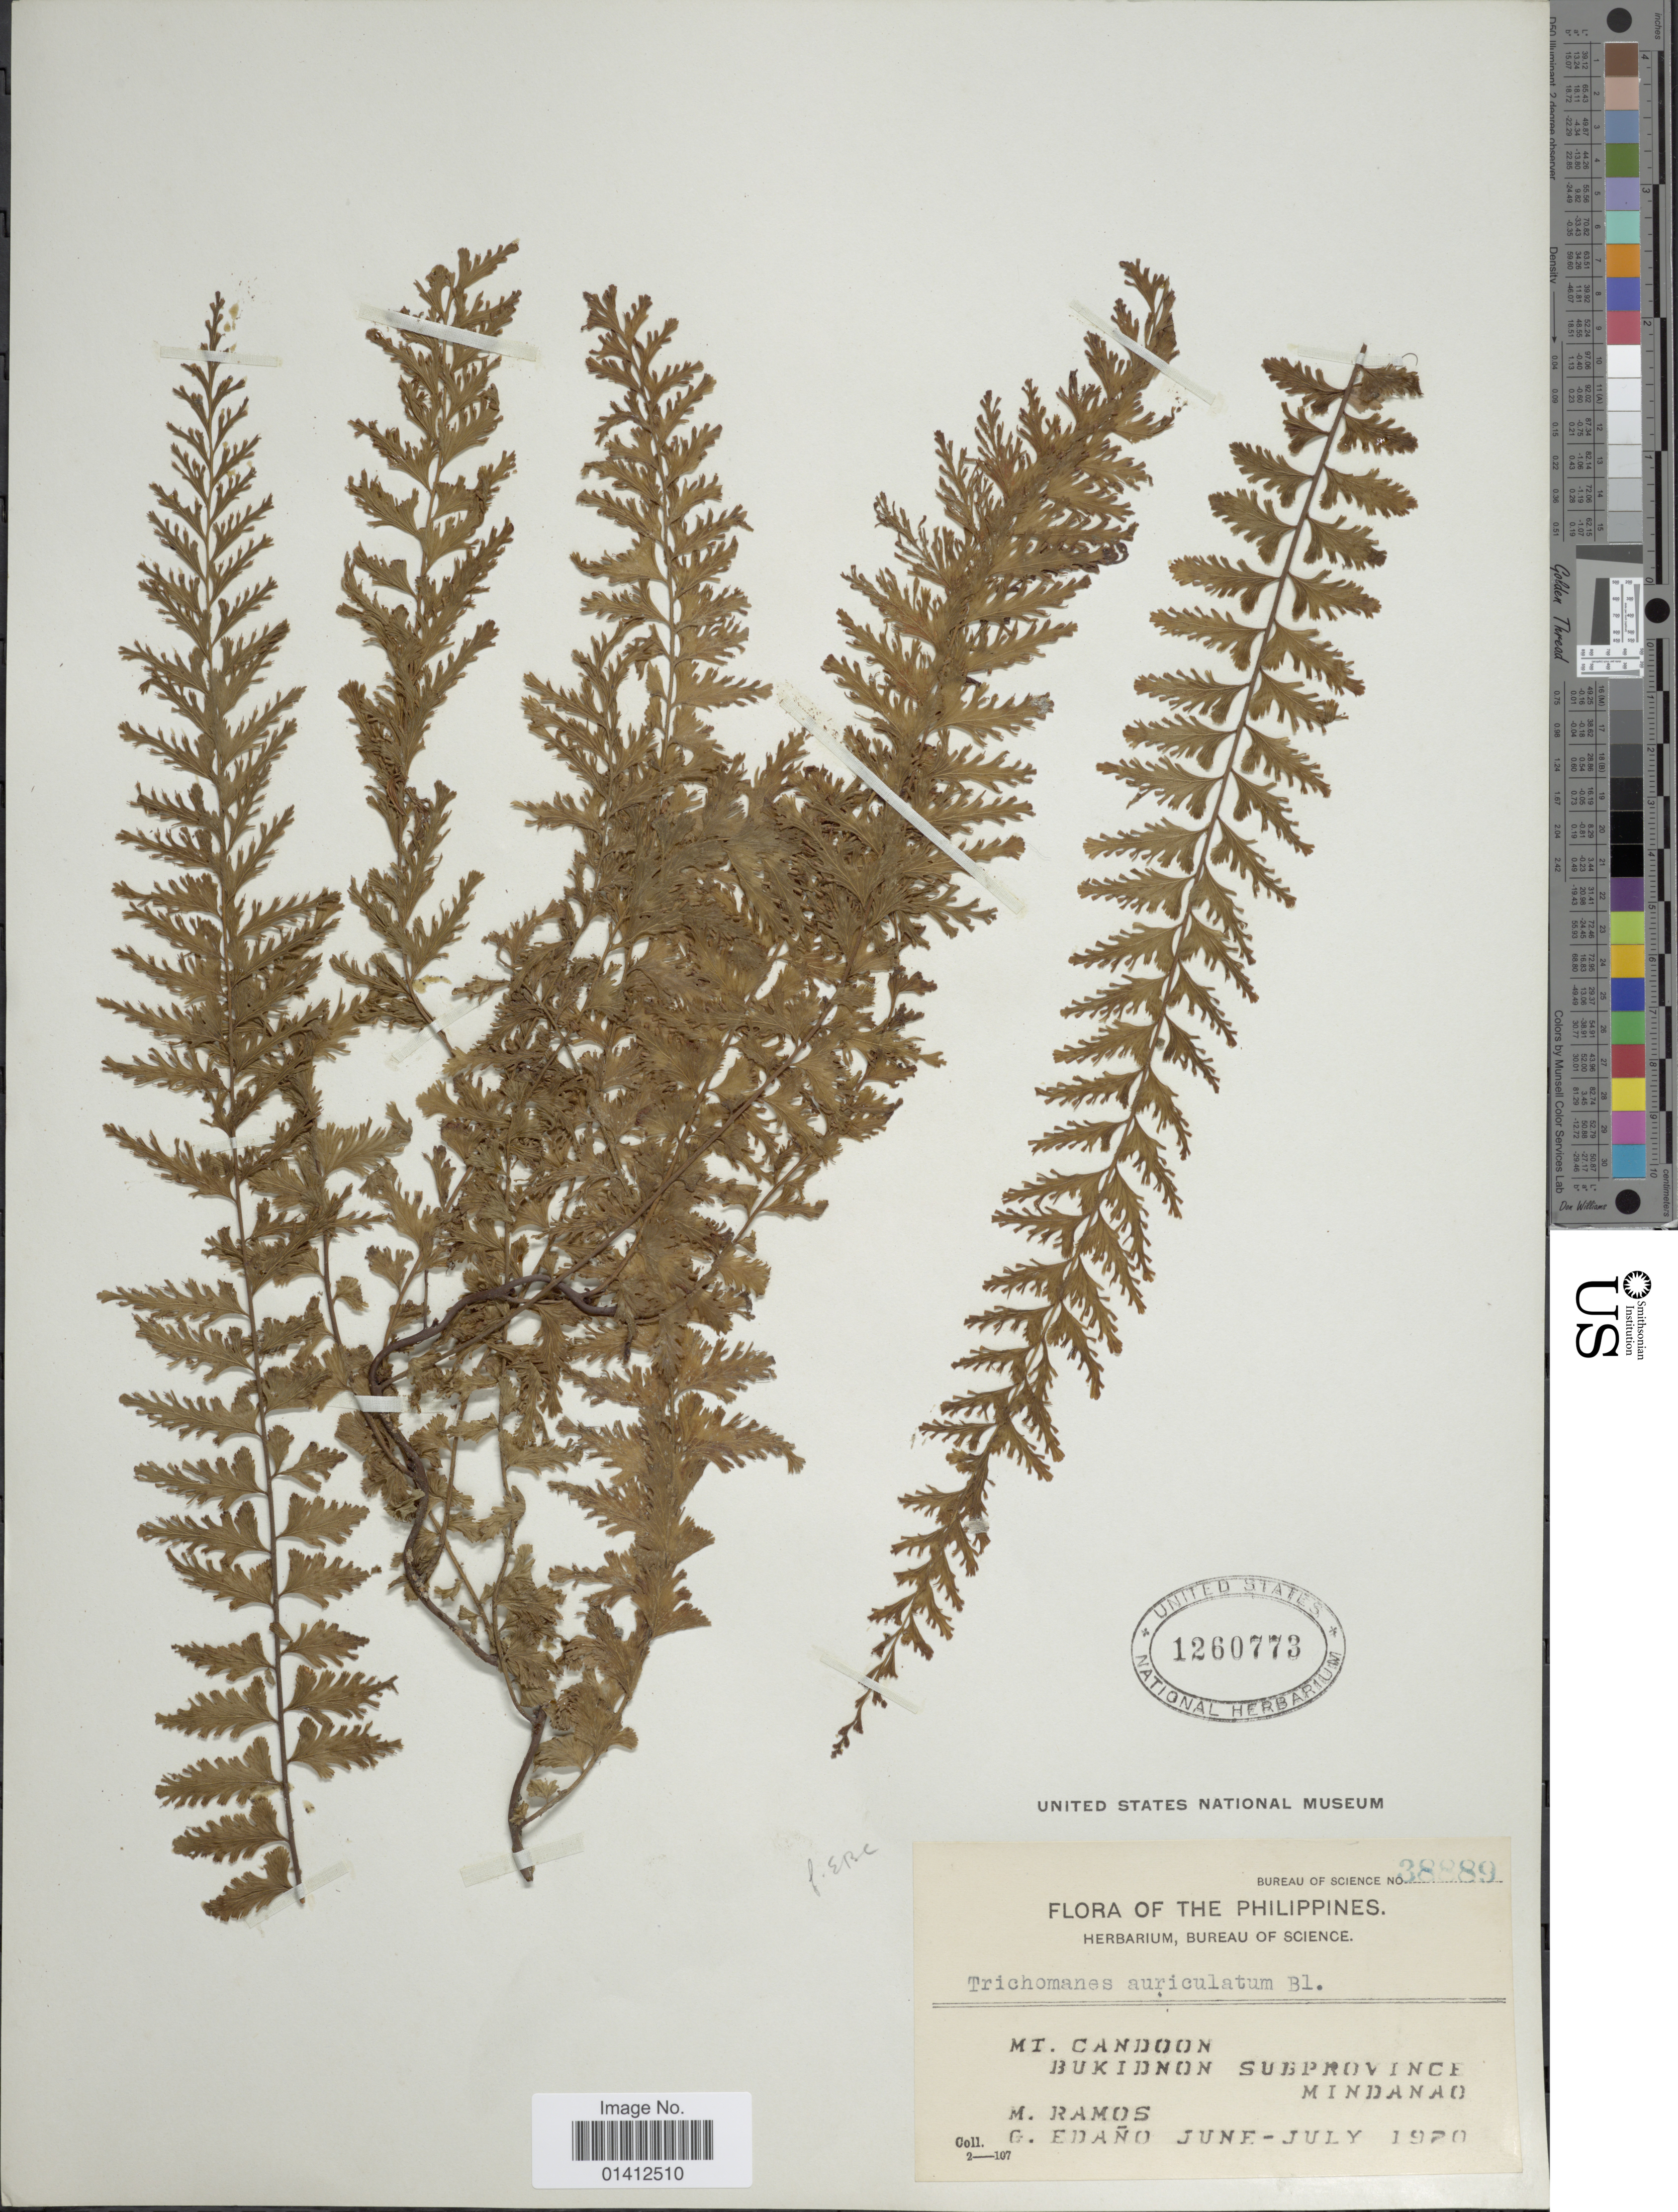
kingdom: Plantae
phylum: Tracheophyta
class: Polypodiopsida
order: Hymenophyllales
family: Hymenophyllaceae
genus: Vandenboschia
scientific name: Vandenboschia auriculata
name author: (Blume) Copel.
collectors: M. Ramos & G. Edaño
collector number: Bureau of Science 38889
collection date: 1920-06/1920-07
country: Philippines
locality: Mt Candoon, Bukidnon Subprovince Mindanao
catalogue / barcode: US 1260773